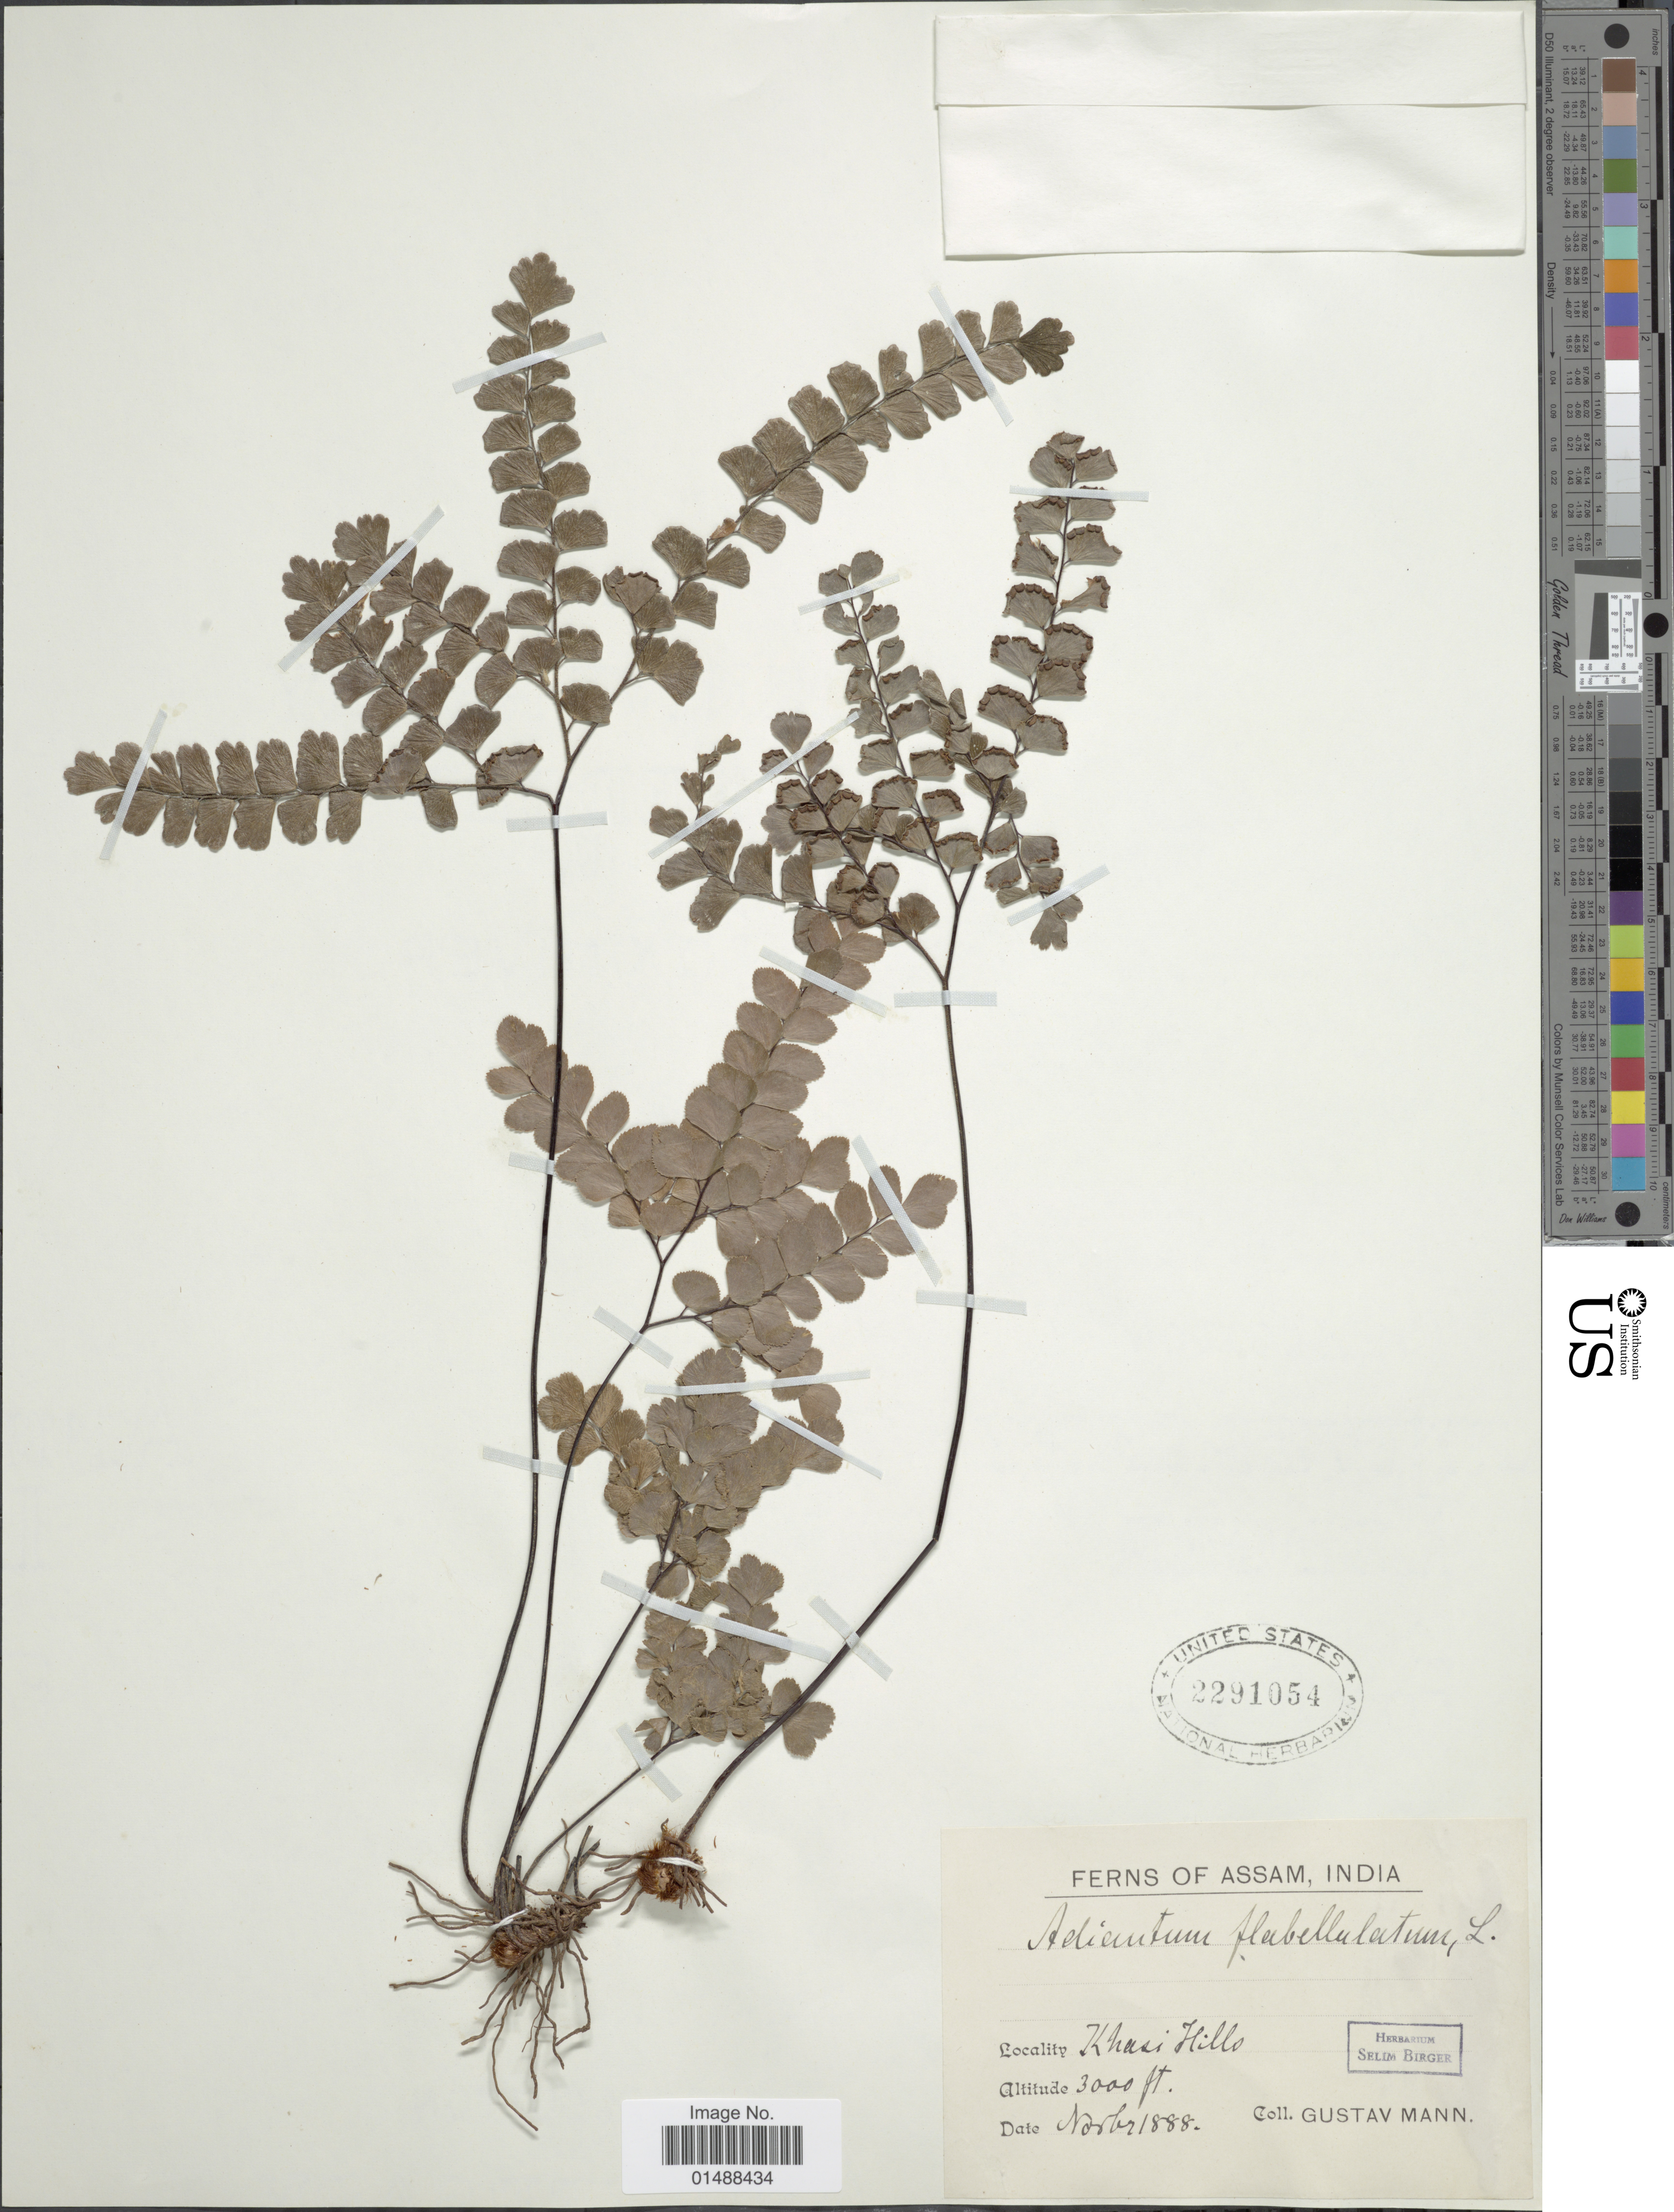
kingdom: Plantae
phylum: Tracheophyta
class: Polypodiopsida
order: Polypodiales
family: Pteridaceae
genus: Adiantum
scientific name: Adiantum flabellulatum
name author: L.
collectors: Mann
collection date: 1888-11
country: India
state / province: Meghalaya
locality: Assam, India, Khasi Hills.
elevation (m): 914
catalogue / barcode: US 2291054